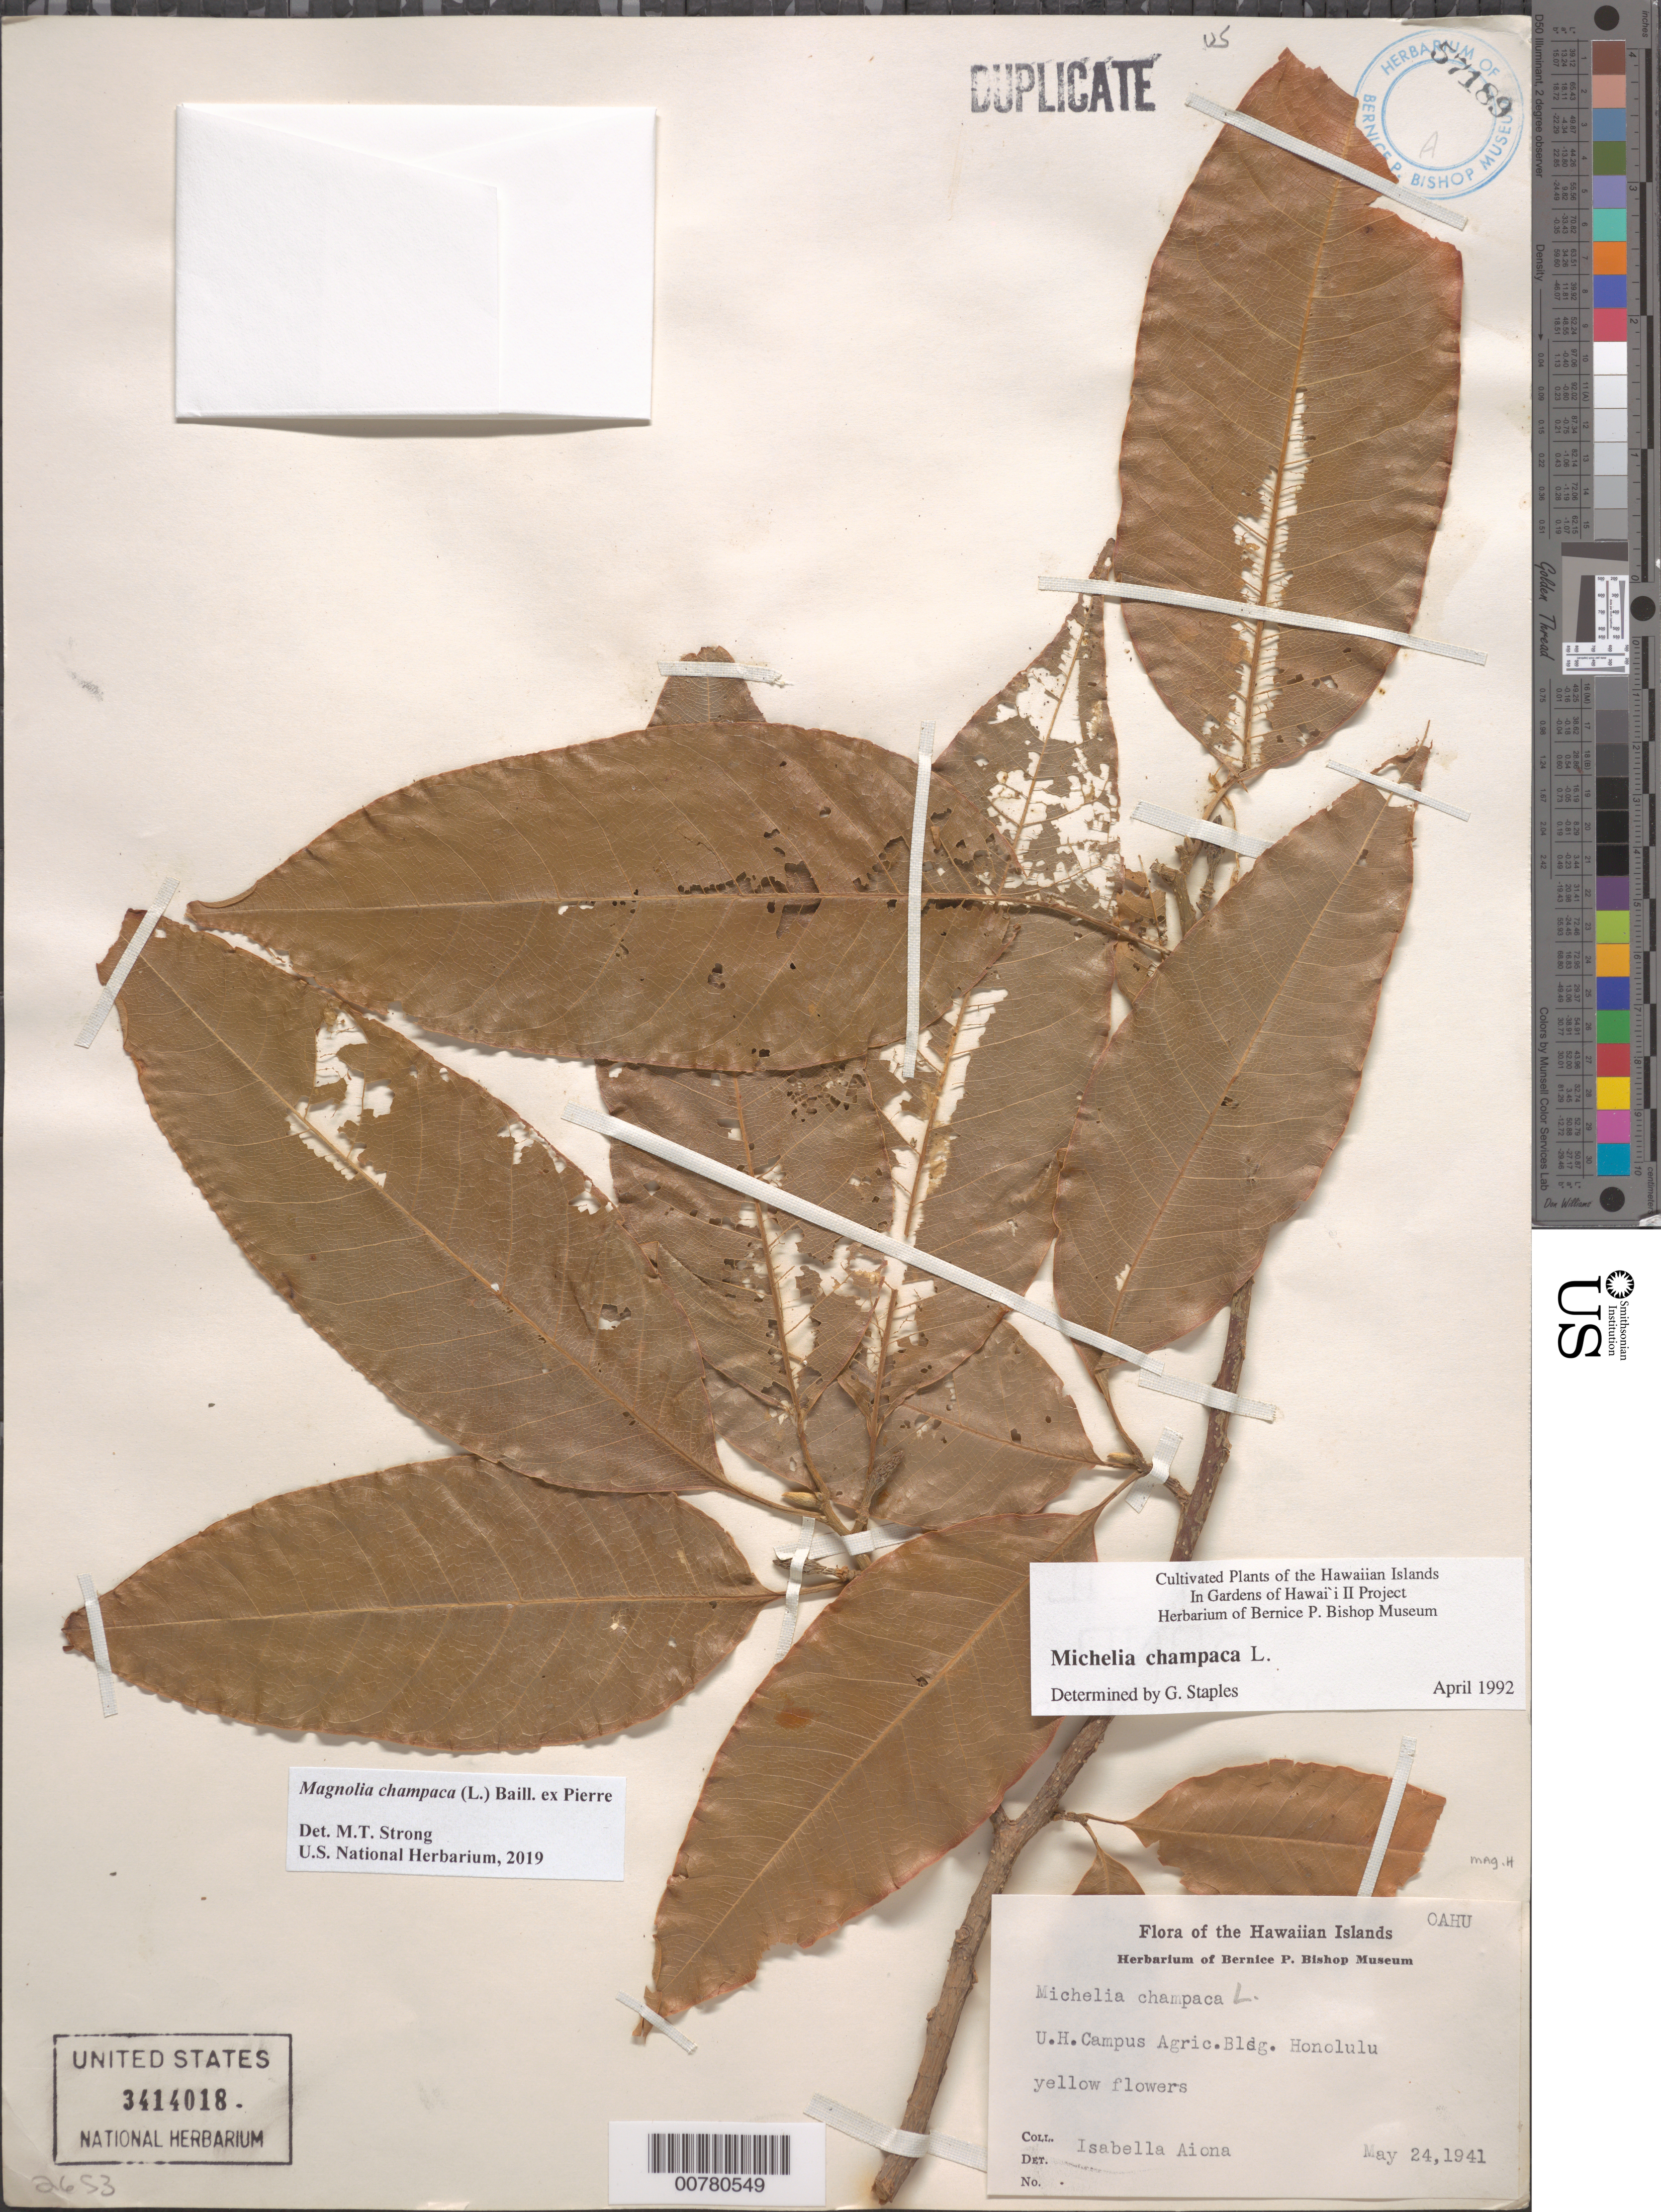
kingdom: Plantae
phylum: Tracheophyta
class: Magnoliopsida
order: Magnoliales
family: Magnoliaceae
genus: Magnolia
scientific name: Magnolia champaca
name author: (L.) Baill. ex Pierre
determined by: Strong, Mark T., (BOT), Smithsonian Institution - National Museum of Natural History (UNITED STATES)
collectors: I. Aiona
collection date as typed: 24 May 1941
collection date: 1941-05-24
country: United States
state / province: Hawaii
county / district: Honolulu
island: Oahu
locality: Honolulu, U.H. camputs Agric. Bldng.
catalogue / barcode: US 3414018